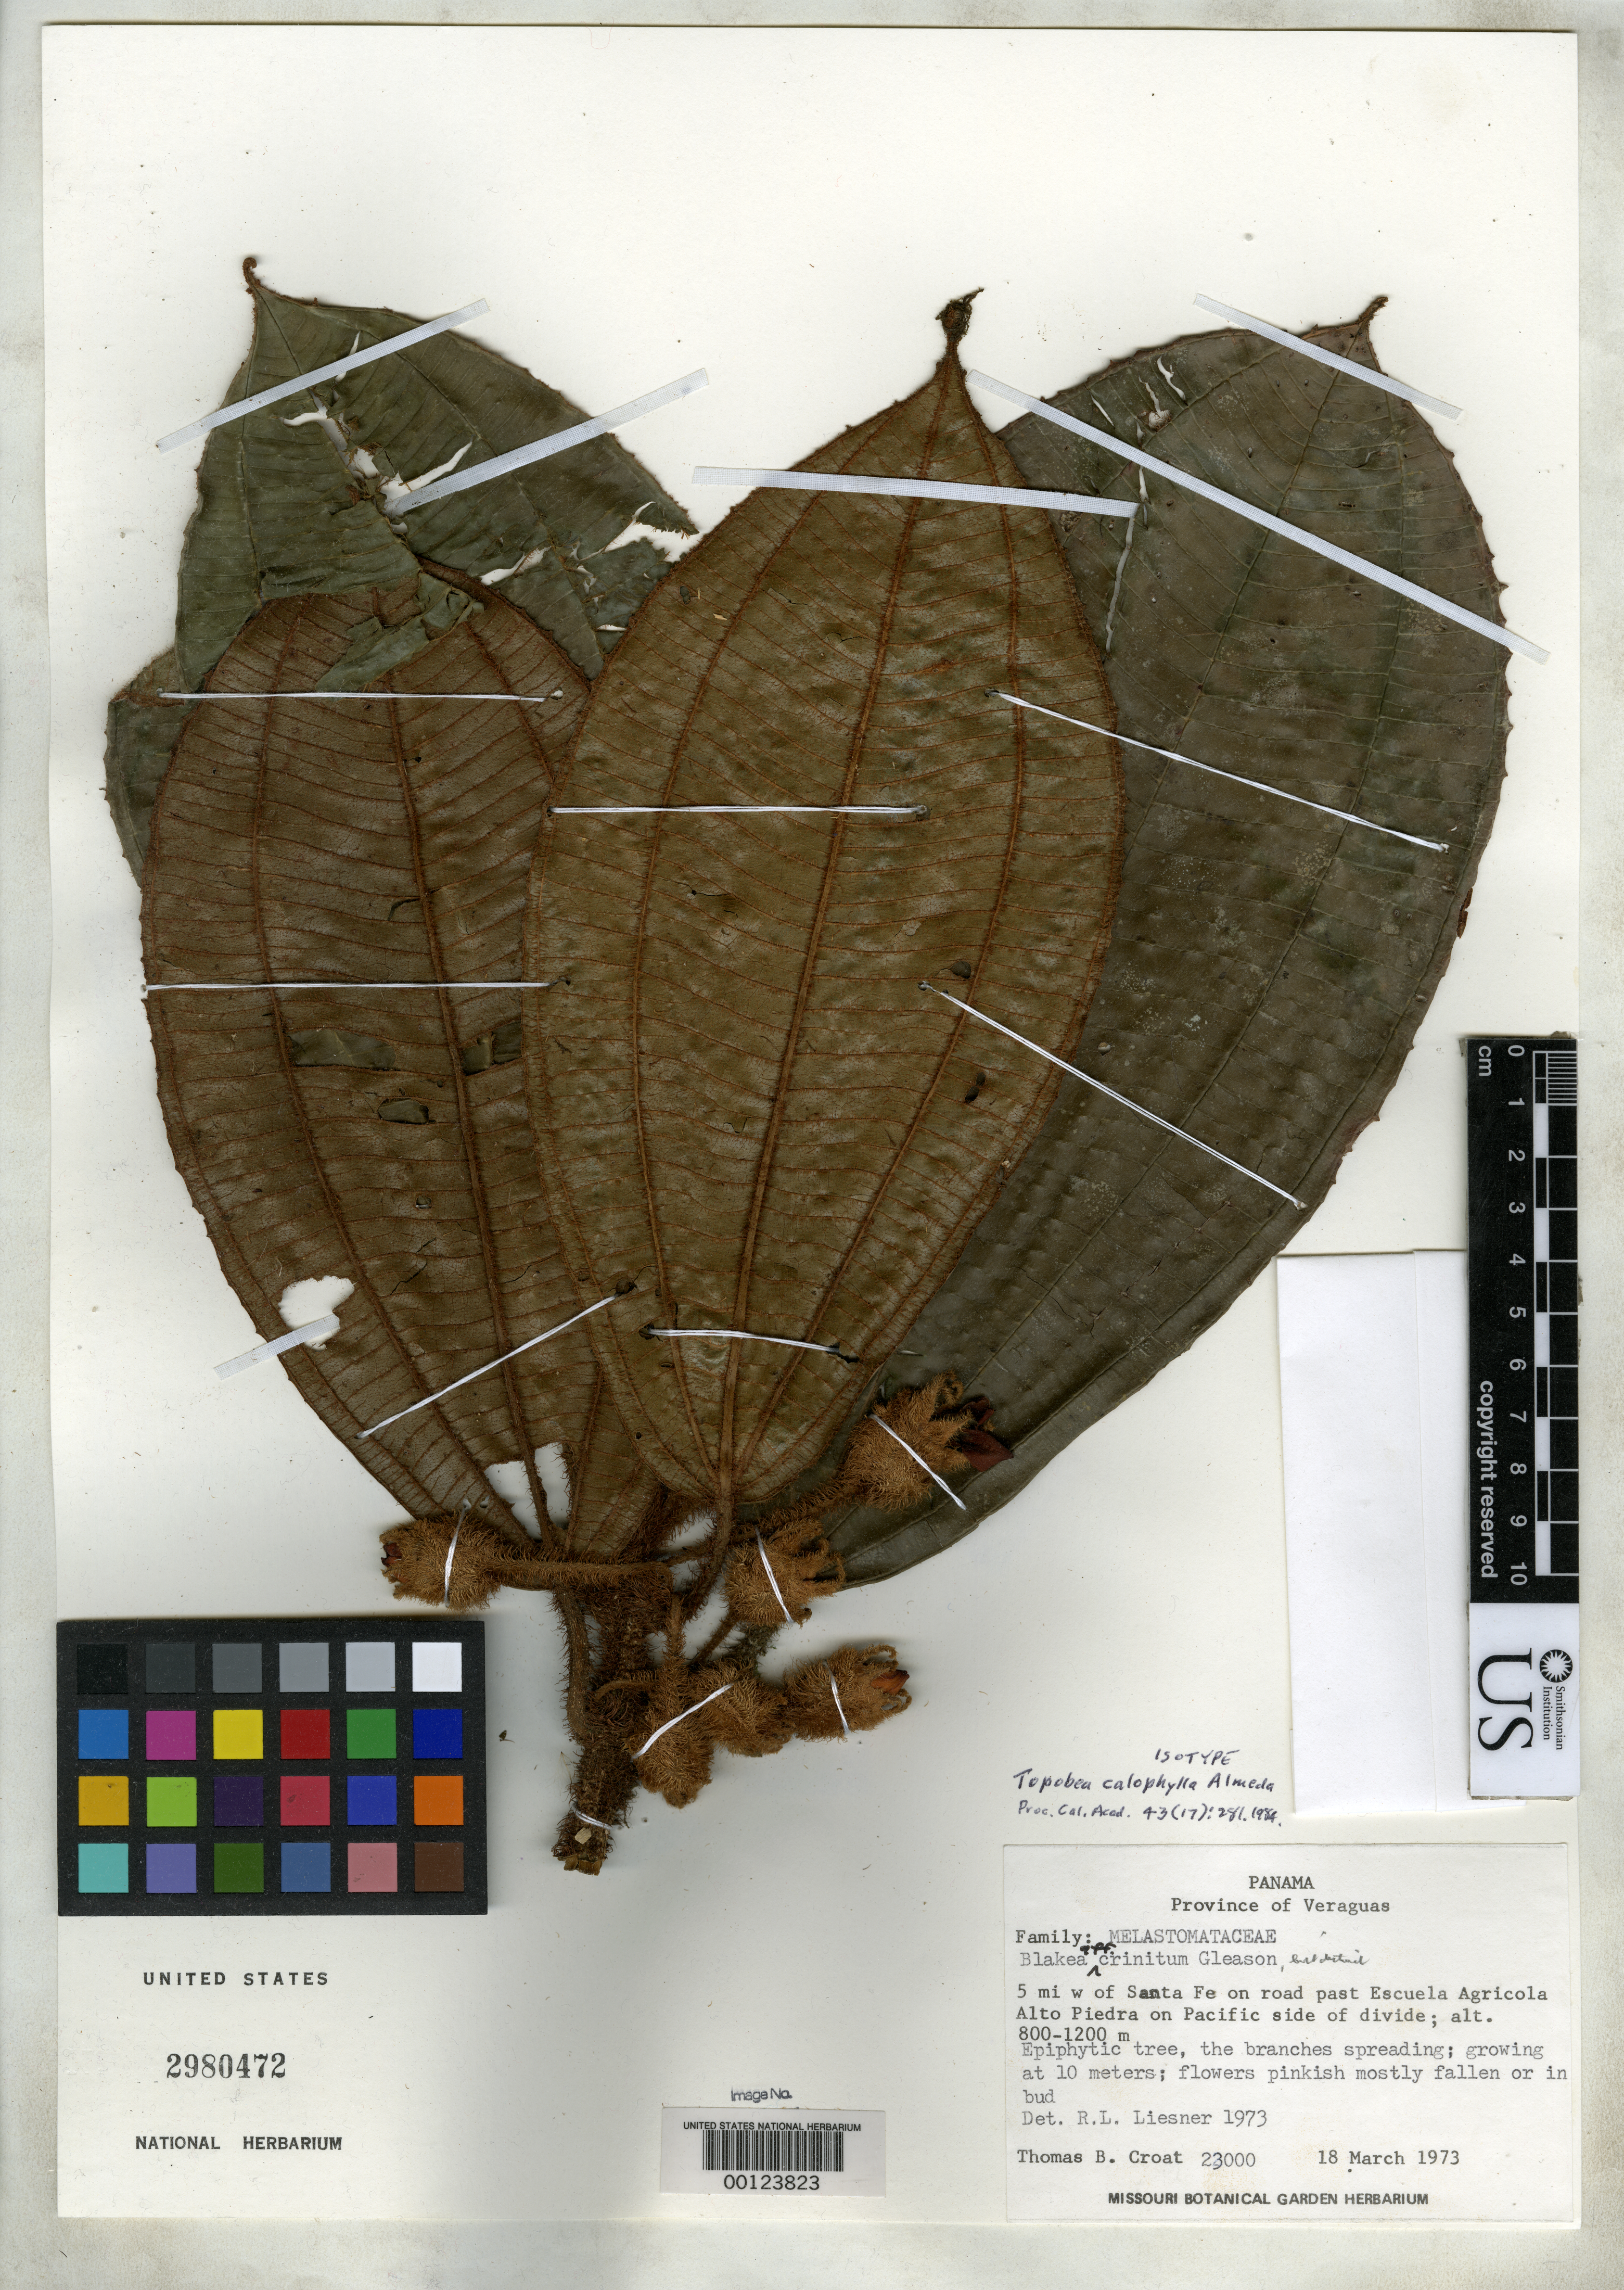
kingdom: Plantae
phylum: Tracheophyta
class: Magnoliopsida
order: Myrtales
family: Melastomataceae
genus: Topobea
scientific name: Topobea calophylla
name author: Almeda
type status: Isotype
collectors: T. B. Croat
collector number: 23000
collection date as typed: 18 Mar 1973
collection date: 1973-03-18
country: Panama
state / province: Veraguas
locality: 5 mi W of Santa Fe on road past Escuela Agricola Alto Piedra.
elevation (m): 800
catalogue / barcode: US 2980472